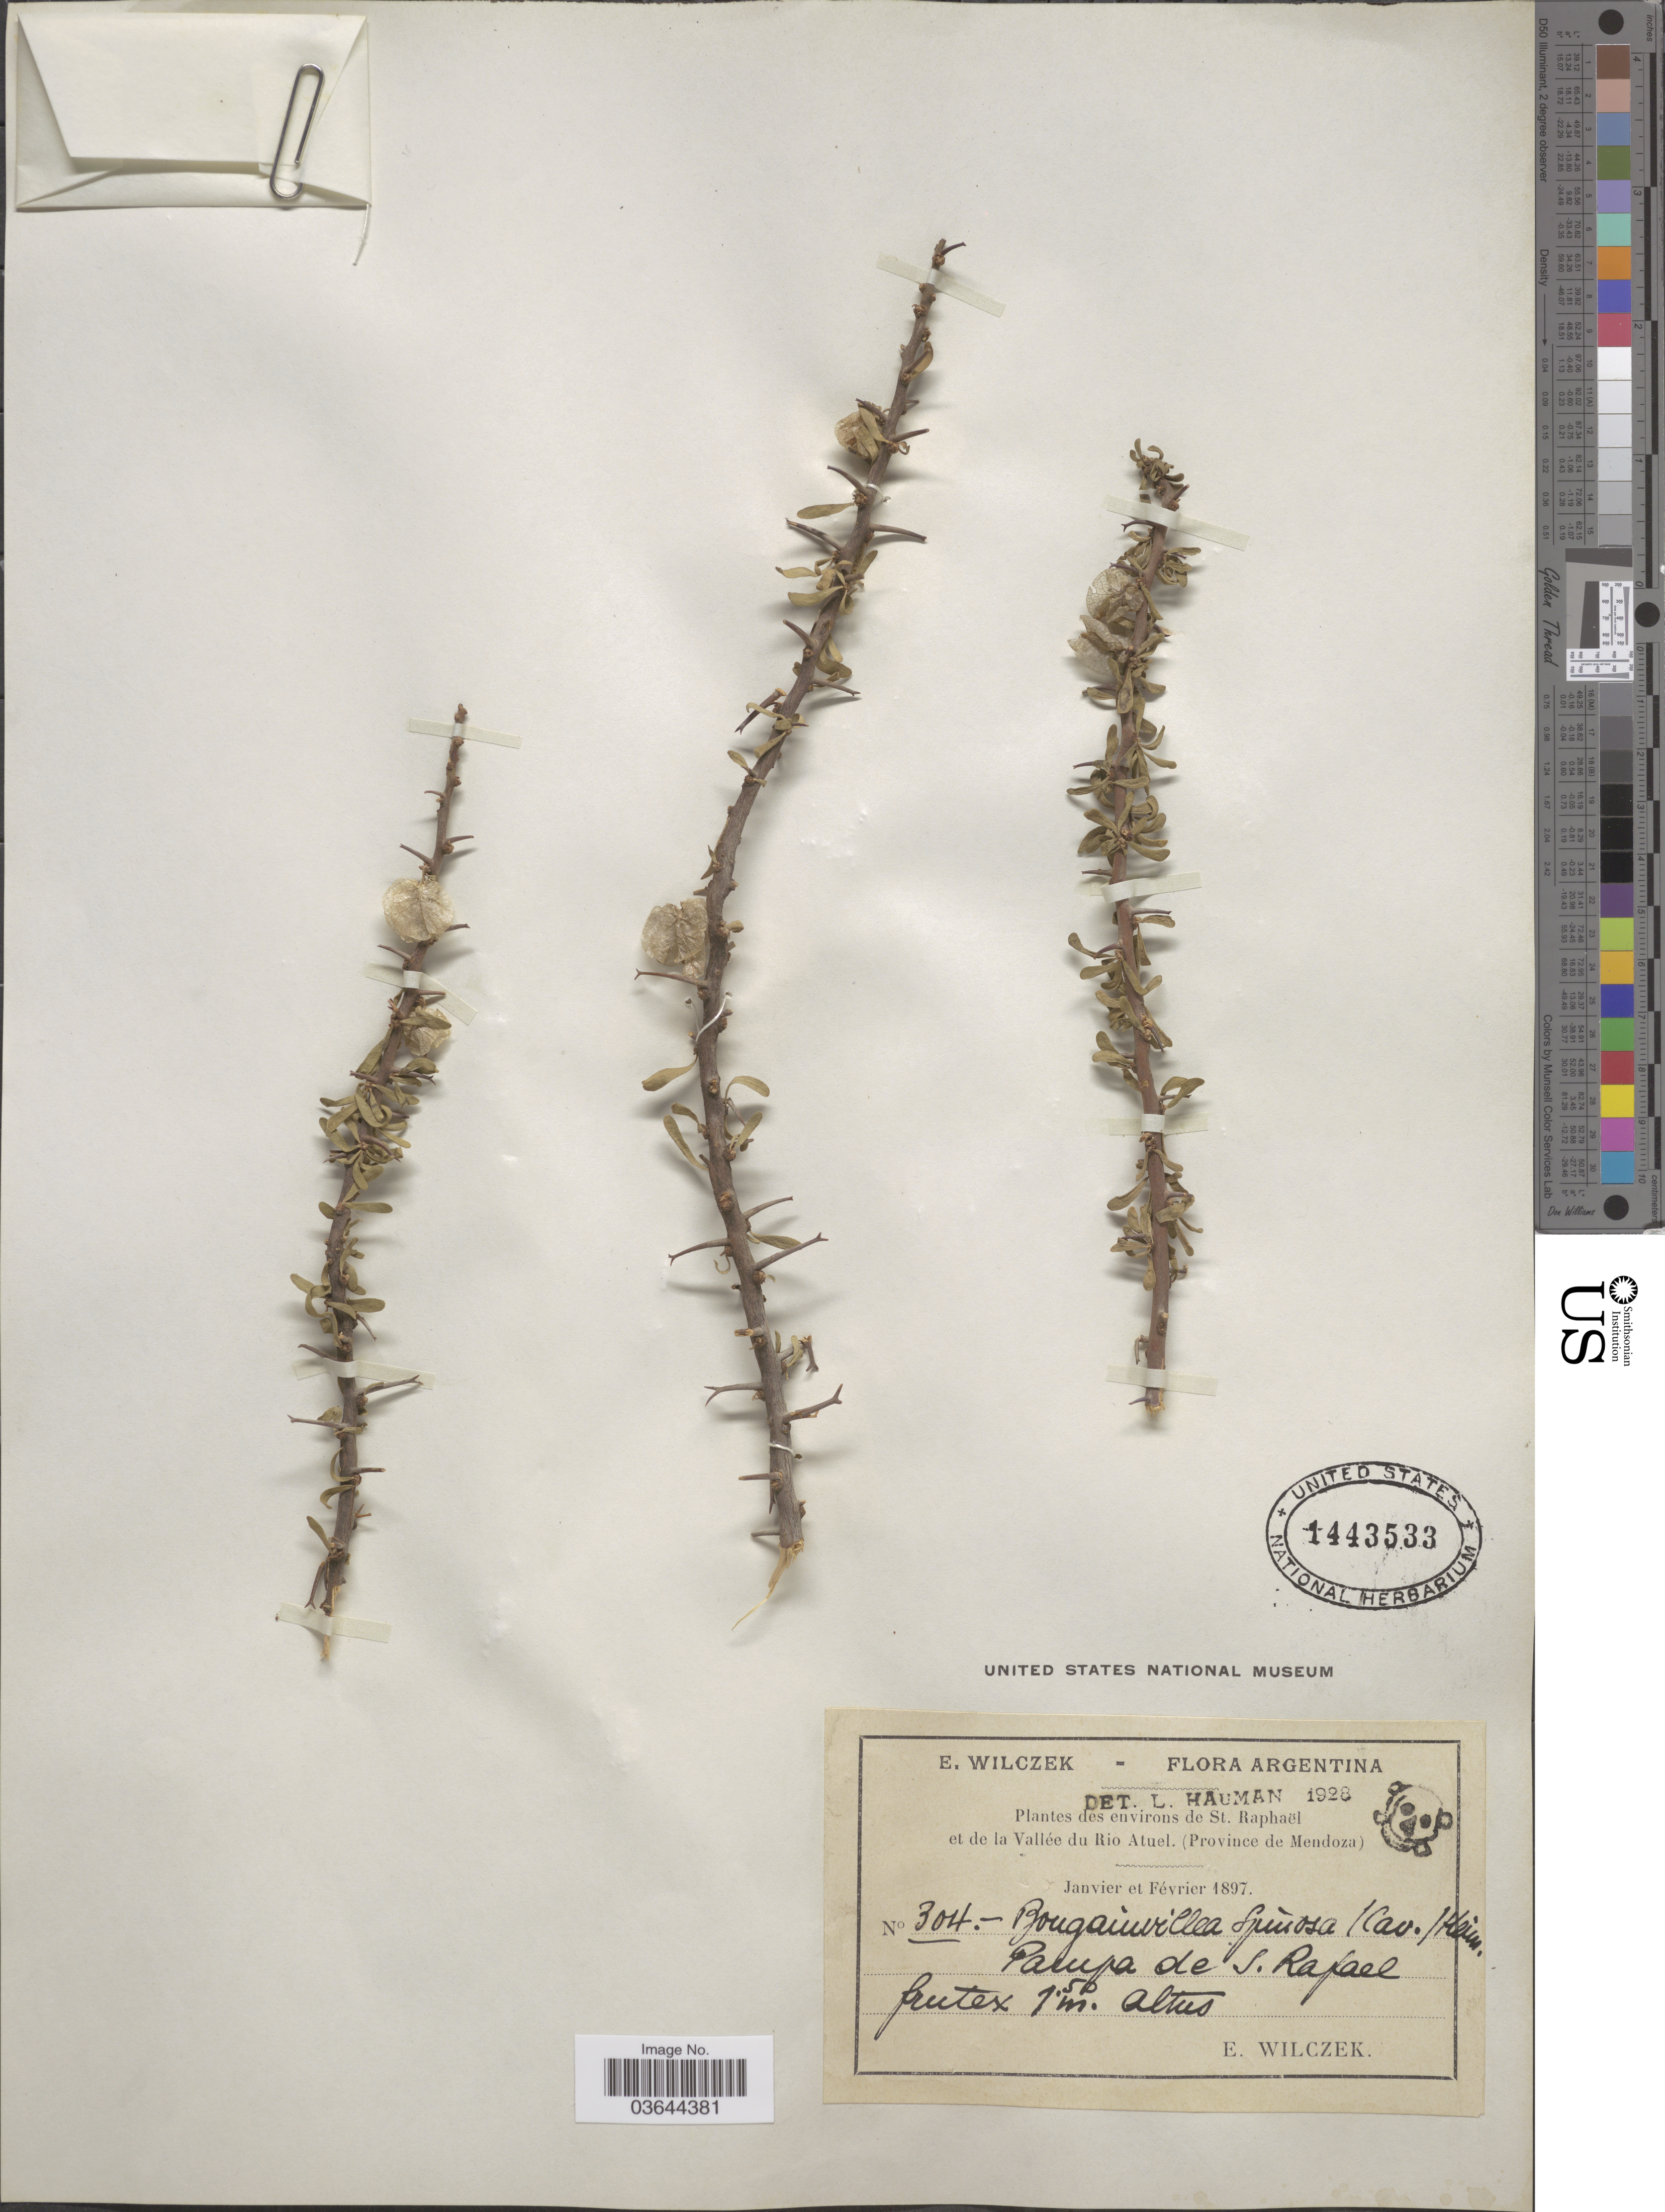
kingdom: Plantae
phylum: Tracheophyta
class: Magnoliopsida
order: Caryophyllales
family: Nyctaginaceae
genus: Bougainvillea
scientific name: Bougainvillea spinosa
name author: (Cav.) Heimerl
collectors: E. Wilczek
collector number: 304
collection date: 1897-01/1897-02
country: Argentina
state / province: Mendoza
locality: Environs de St. Raphaël et de la Vallée du Rio Atuel. Pampa de S. Rafael.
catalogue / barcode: US 1443533